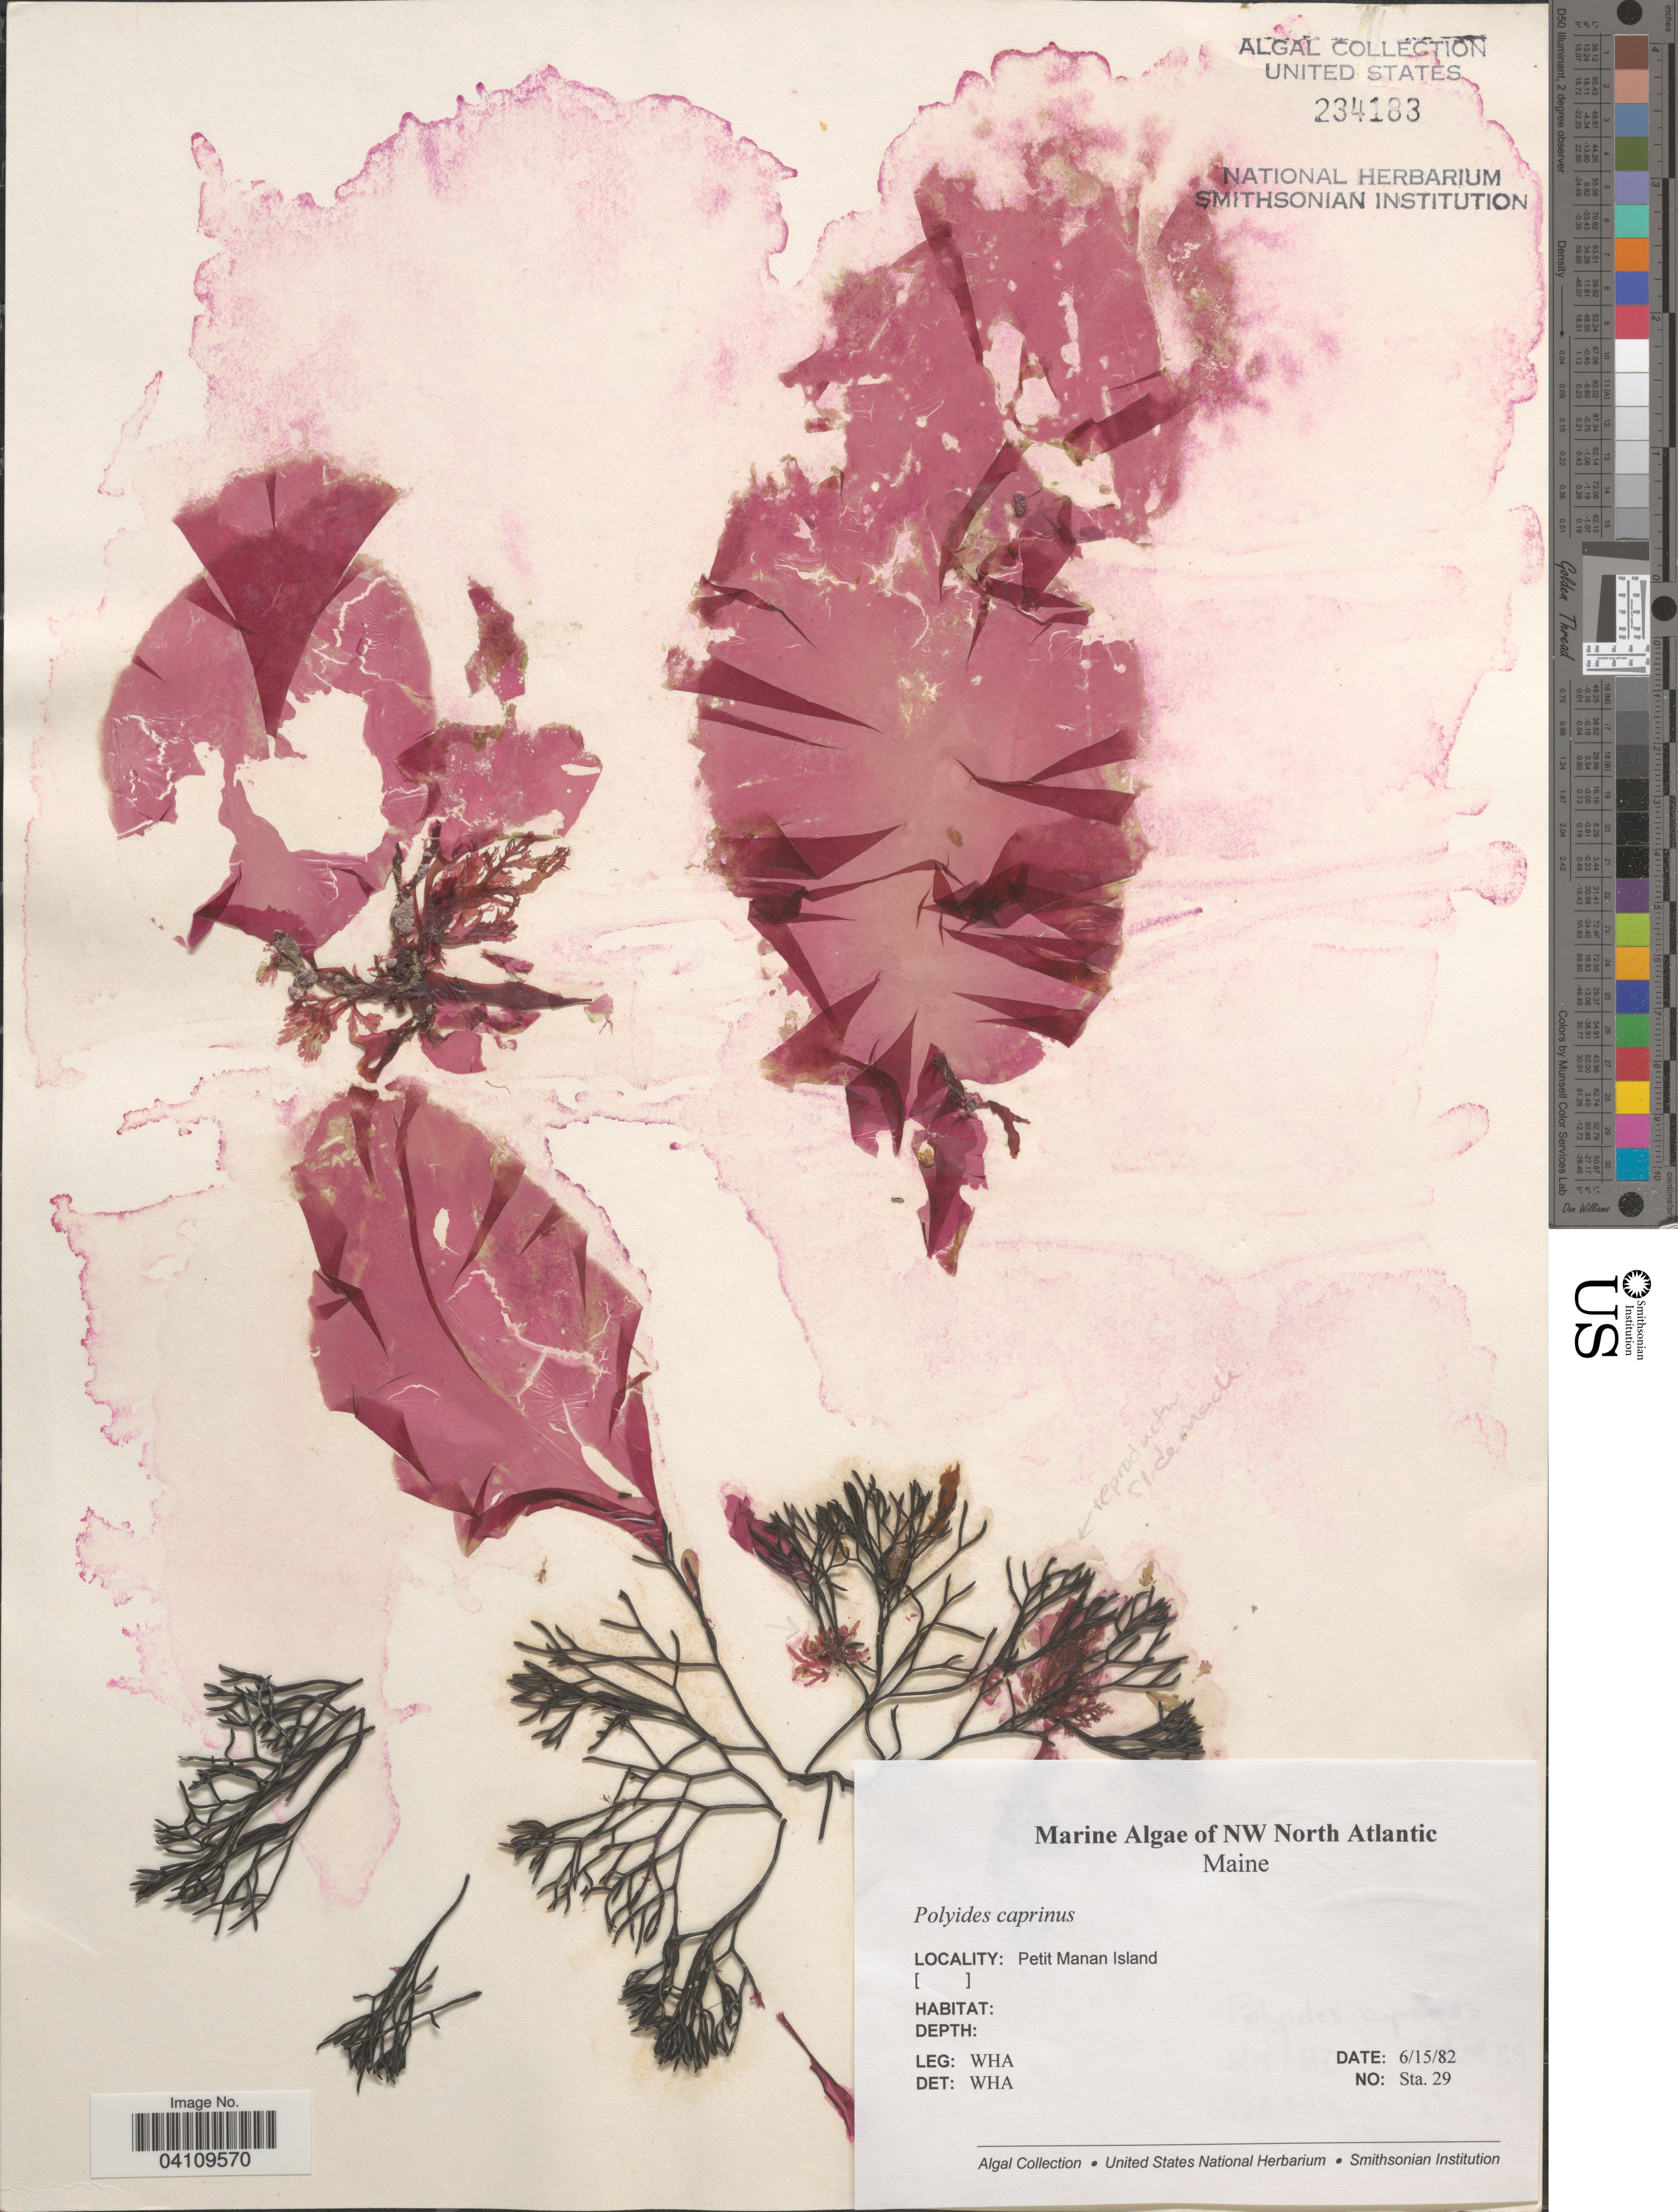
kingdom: Plantae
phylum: Rhodophyta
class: Florideophyceae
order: Gigartinales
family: Polyidaceae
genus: Polyides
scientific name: Polyides rotunda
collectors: W. H. Adey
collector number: Sta. 29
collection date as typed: Transcribed d/m/y: 15/6/82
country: United States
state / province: Maine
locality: NW North atlantic. Petit Manan Island.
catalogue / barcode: US 234183